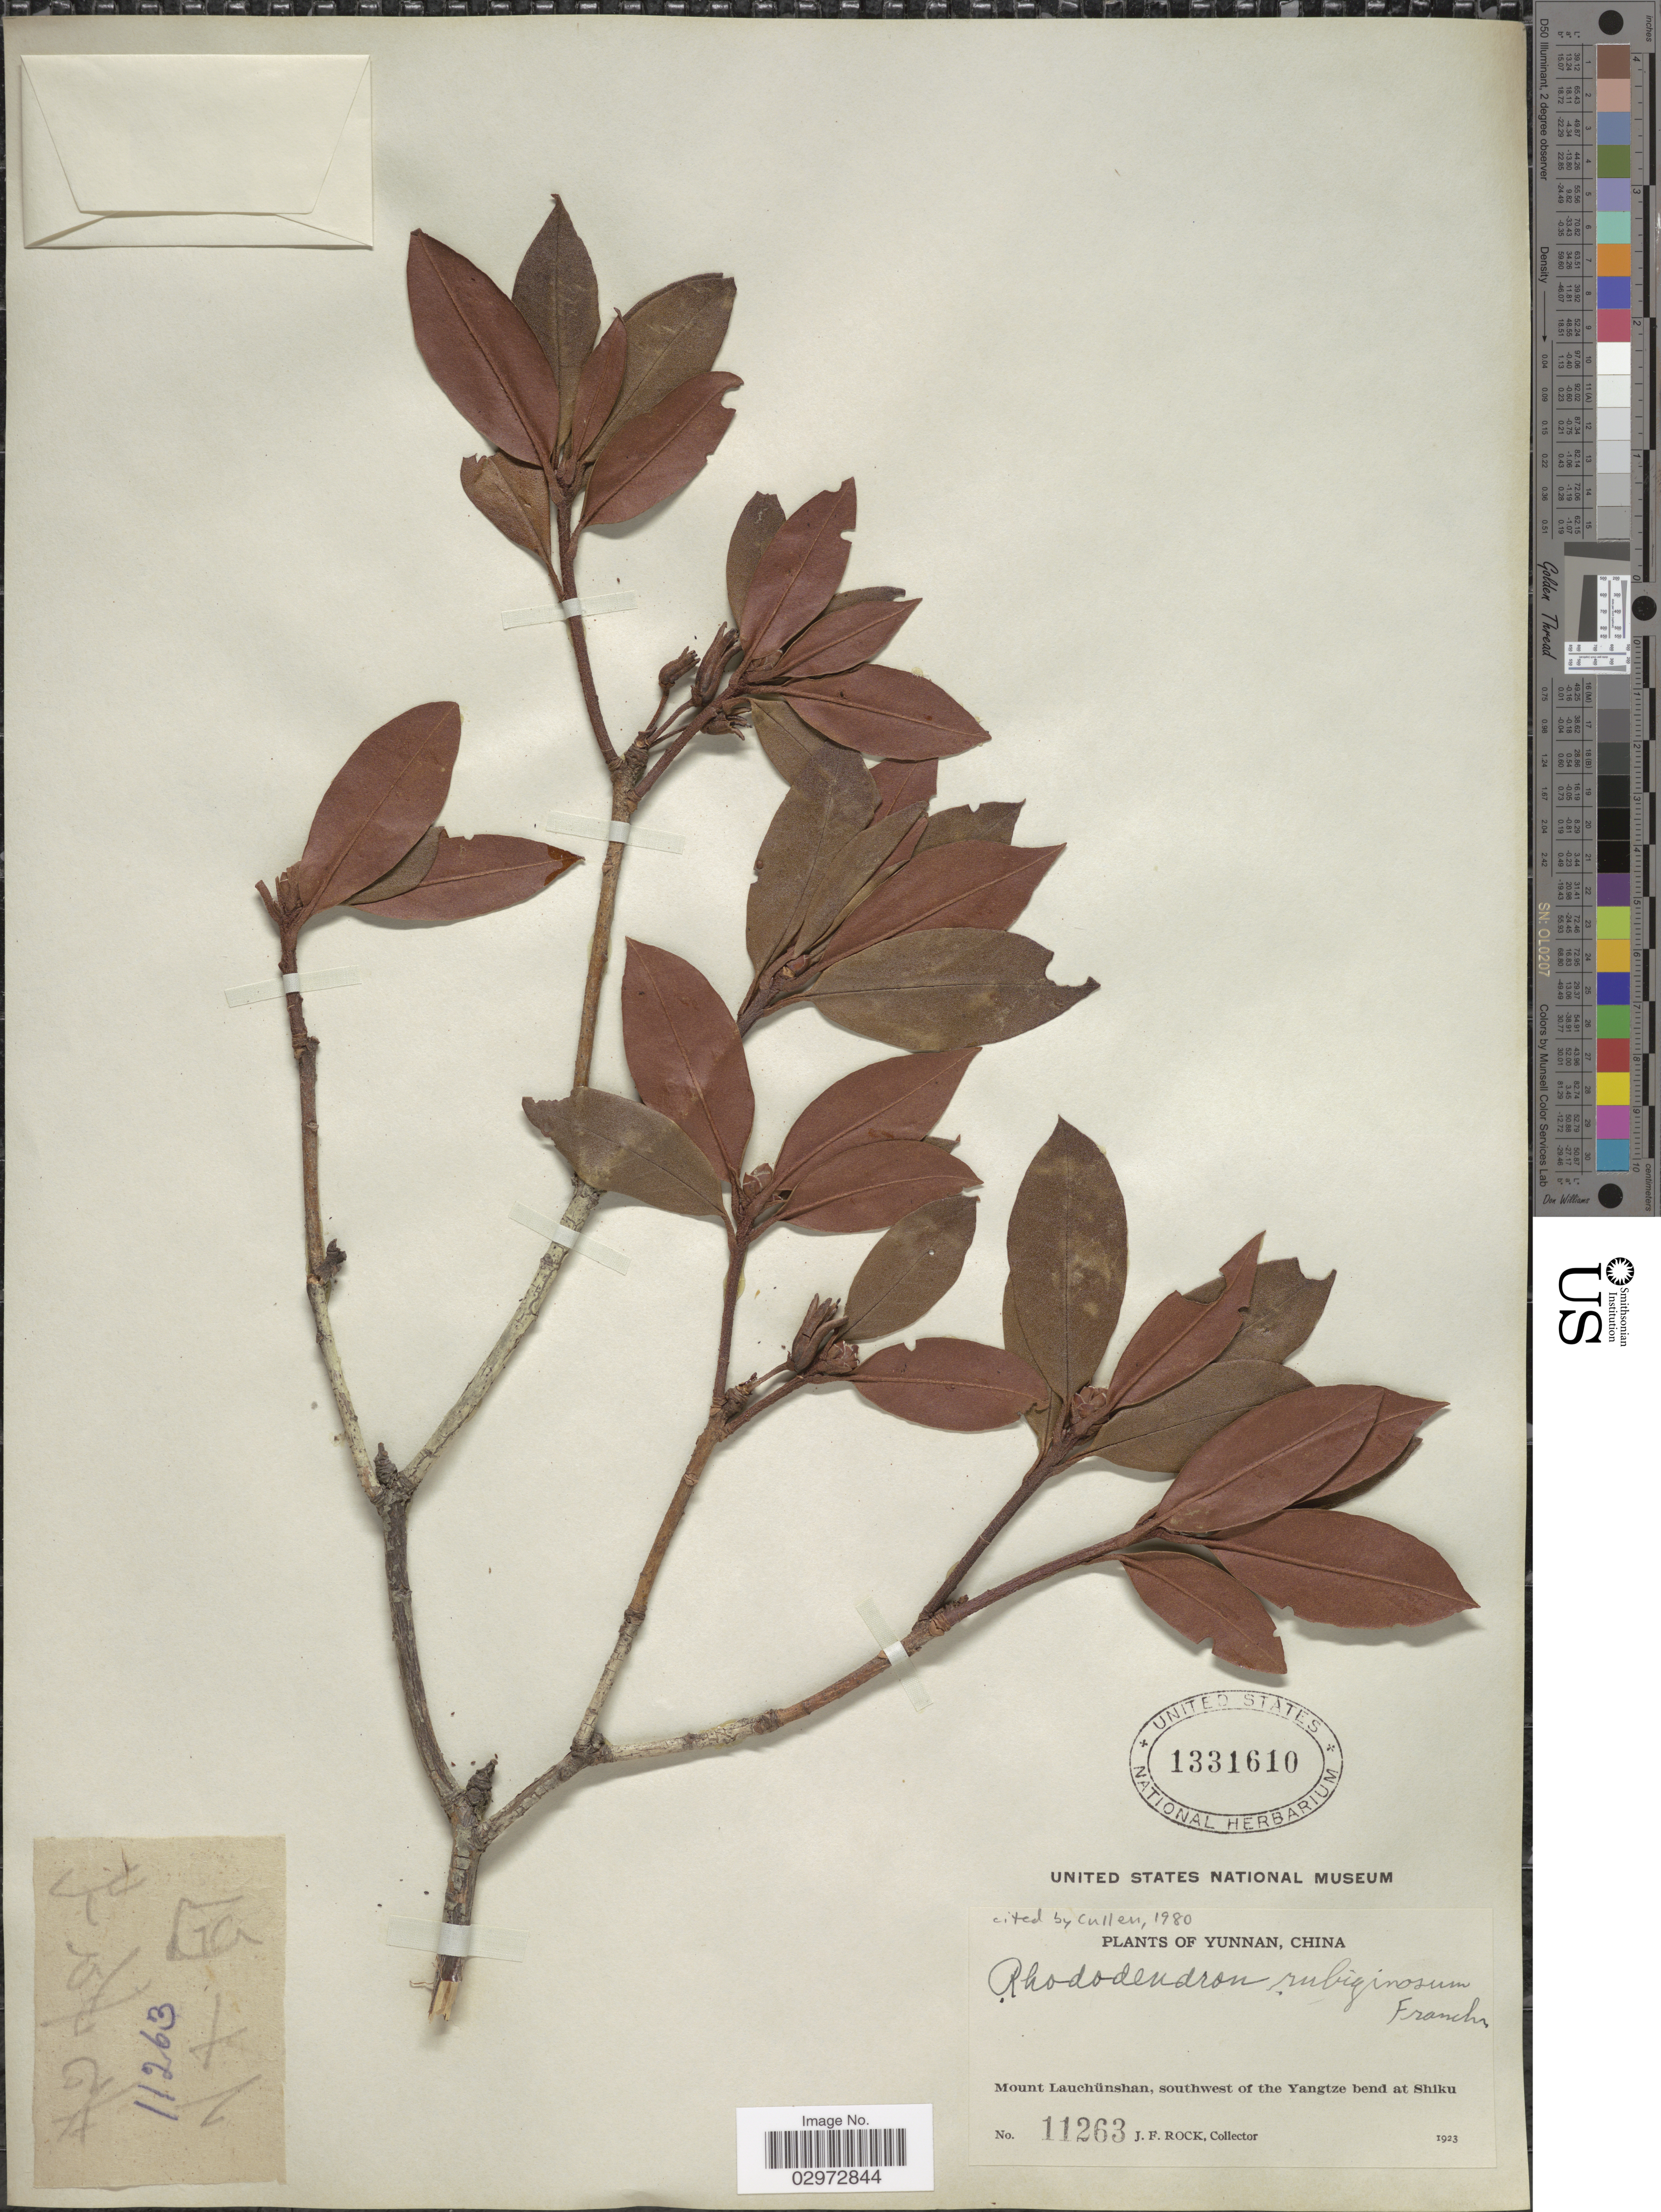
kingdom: Plantae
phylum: Tracheophyta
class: Magnoliopsida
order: Ericales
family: Ericaceae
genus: Rhododendron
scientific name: Rhododendron rubiginosum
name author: Franch.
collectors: J. Rock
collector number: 11263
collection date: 1923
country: China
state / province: Yunnan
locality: Mount Lauchünshan, southwest of the Yangtze bend at Shiku.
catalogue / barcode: US 1331610